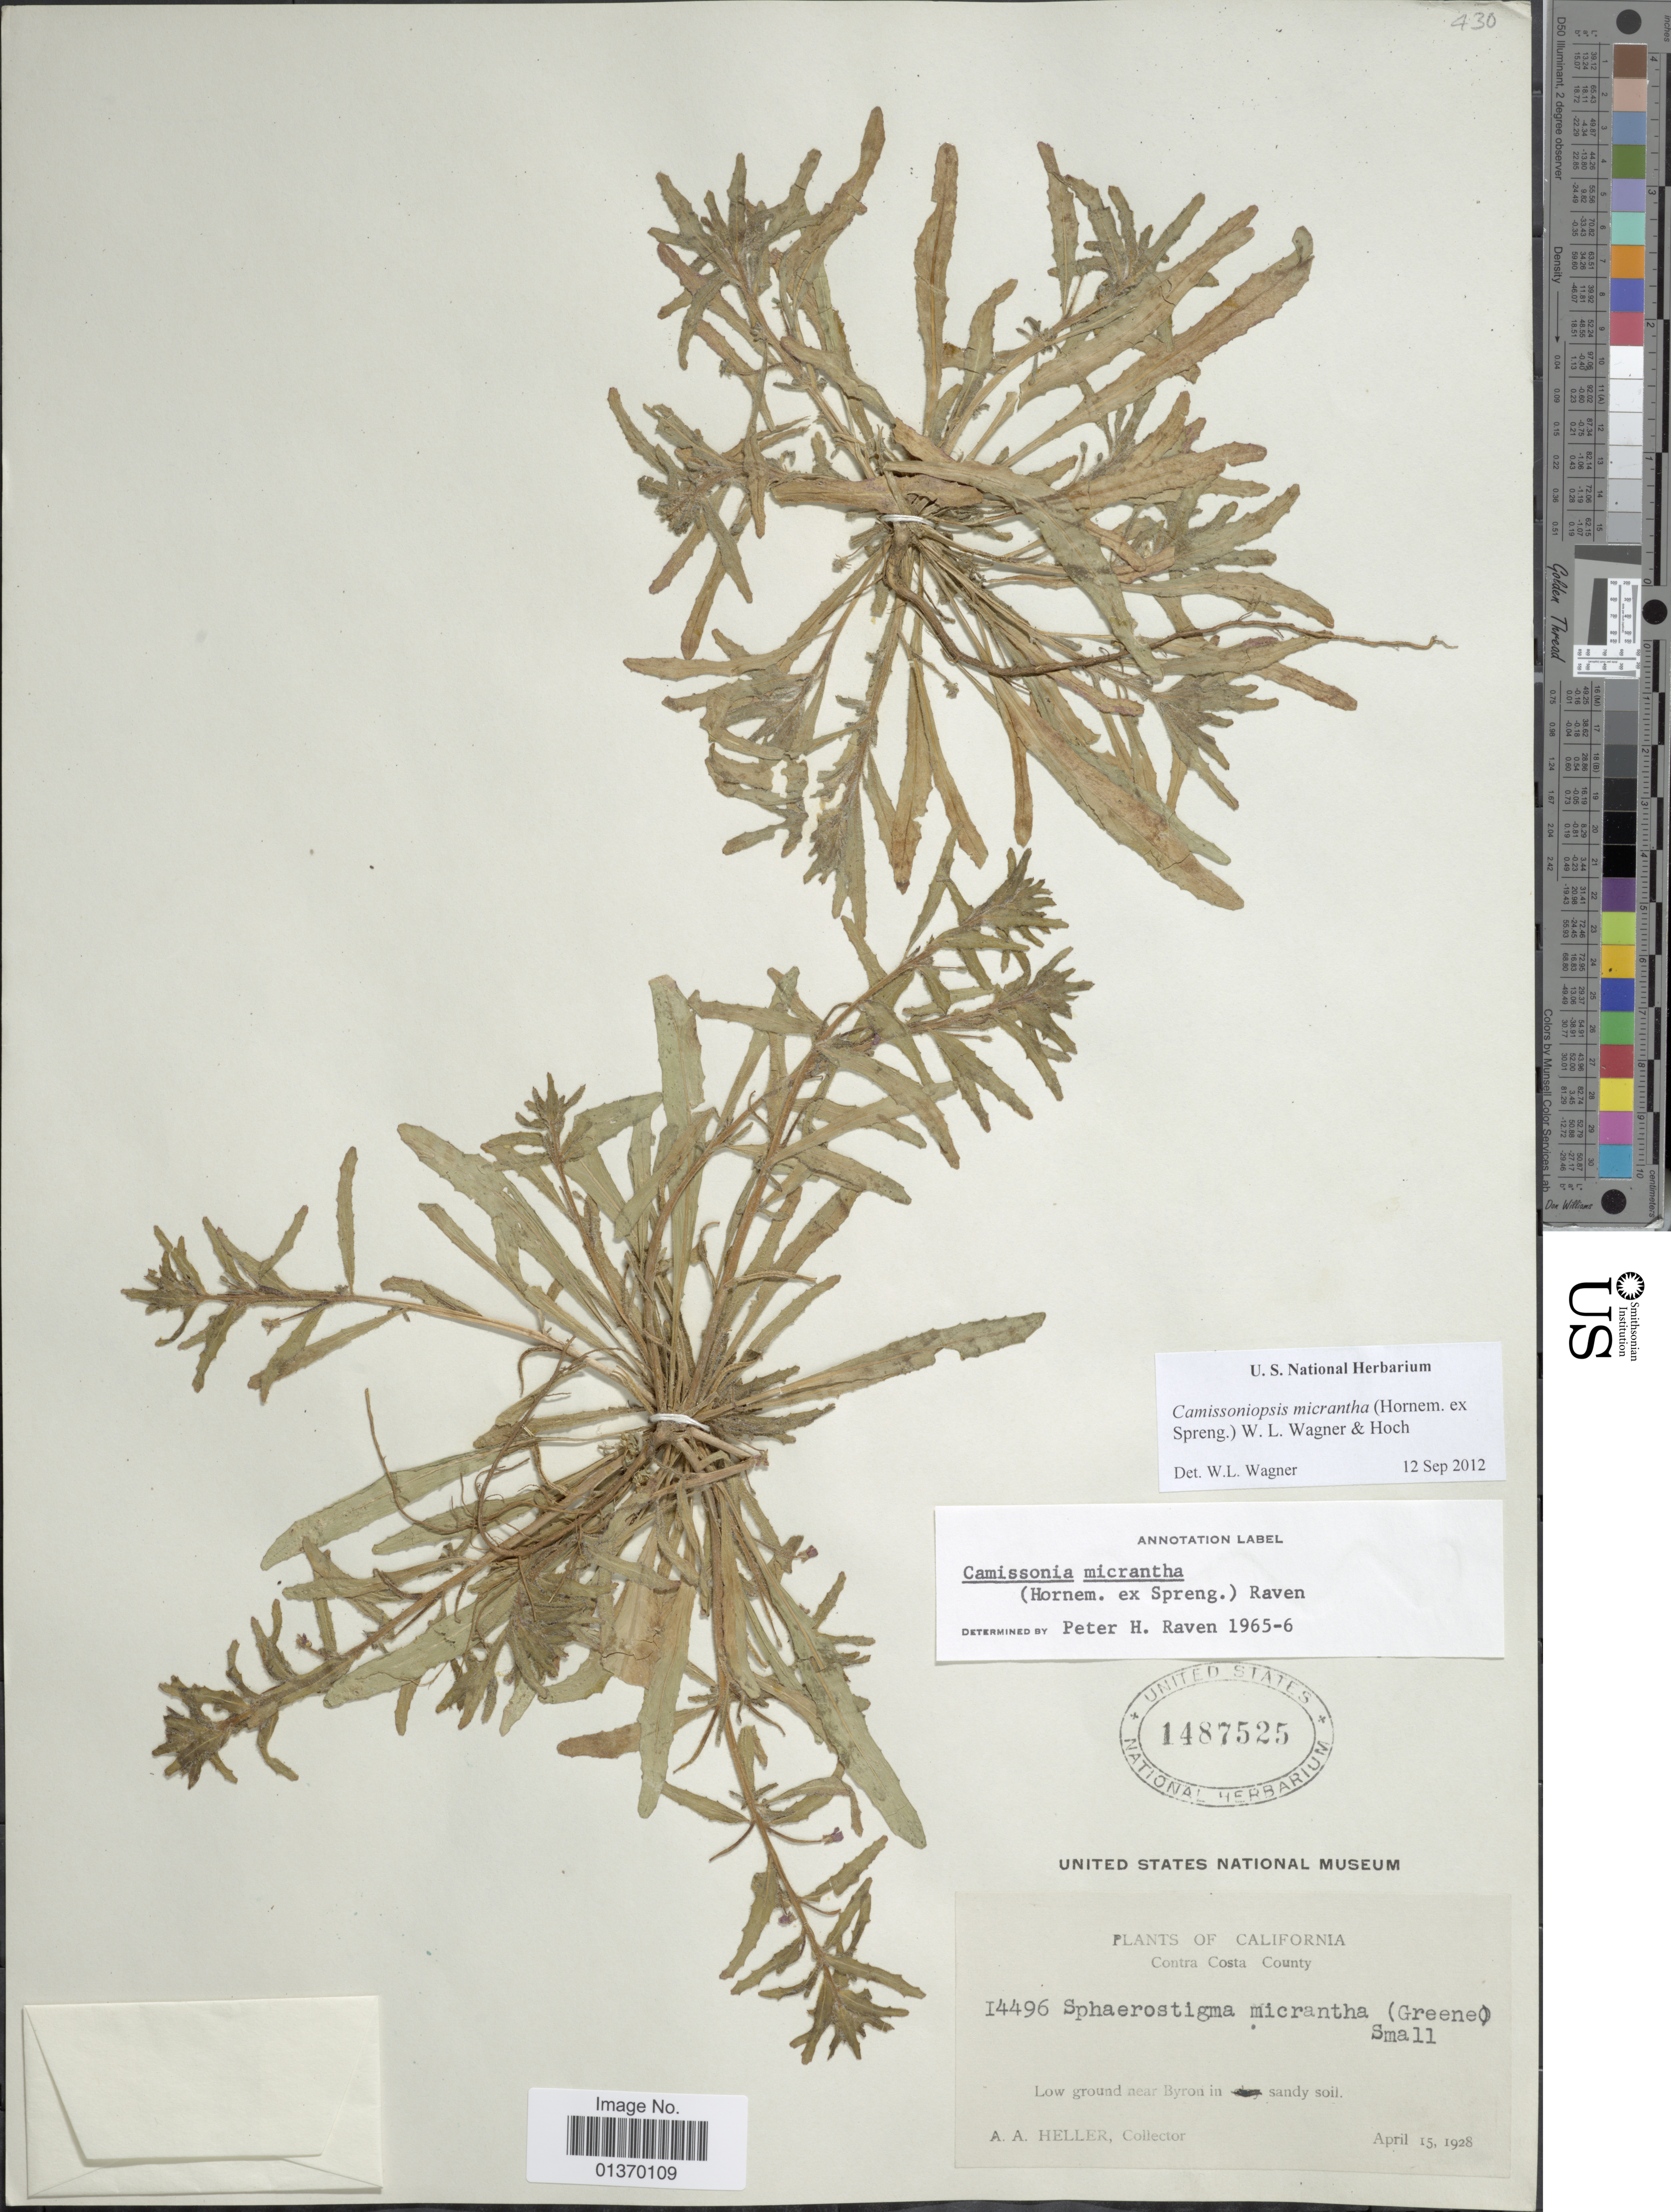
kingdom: Plantae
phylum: Tracheophyta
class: Magnoliopsida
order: Myrtales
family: Onagraceae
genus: Camissoniopsis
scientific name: Camissoniopsis micrantha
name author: (Hornem. ex Spreng.) W.L. Wagner & Hoch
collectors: A. A. Heller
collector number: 14496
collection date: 1928-04-15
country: United States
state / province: California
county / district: Contra Costa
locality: Contra Costa County, Low ground near Byron in sandy soil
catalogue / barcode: US 1487525